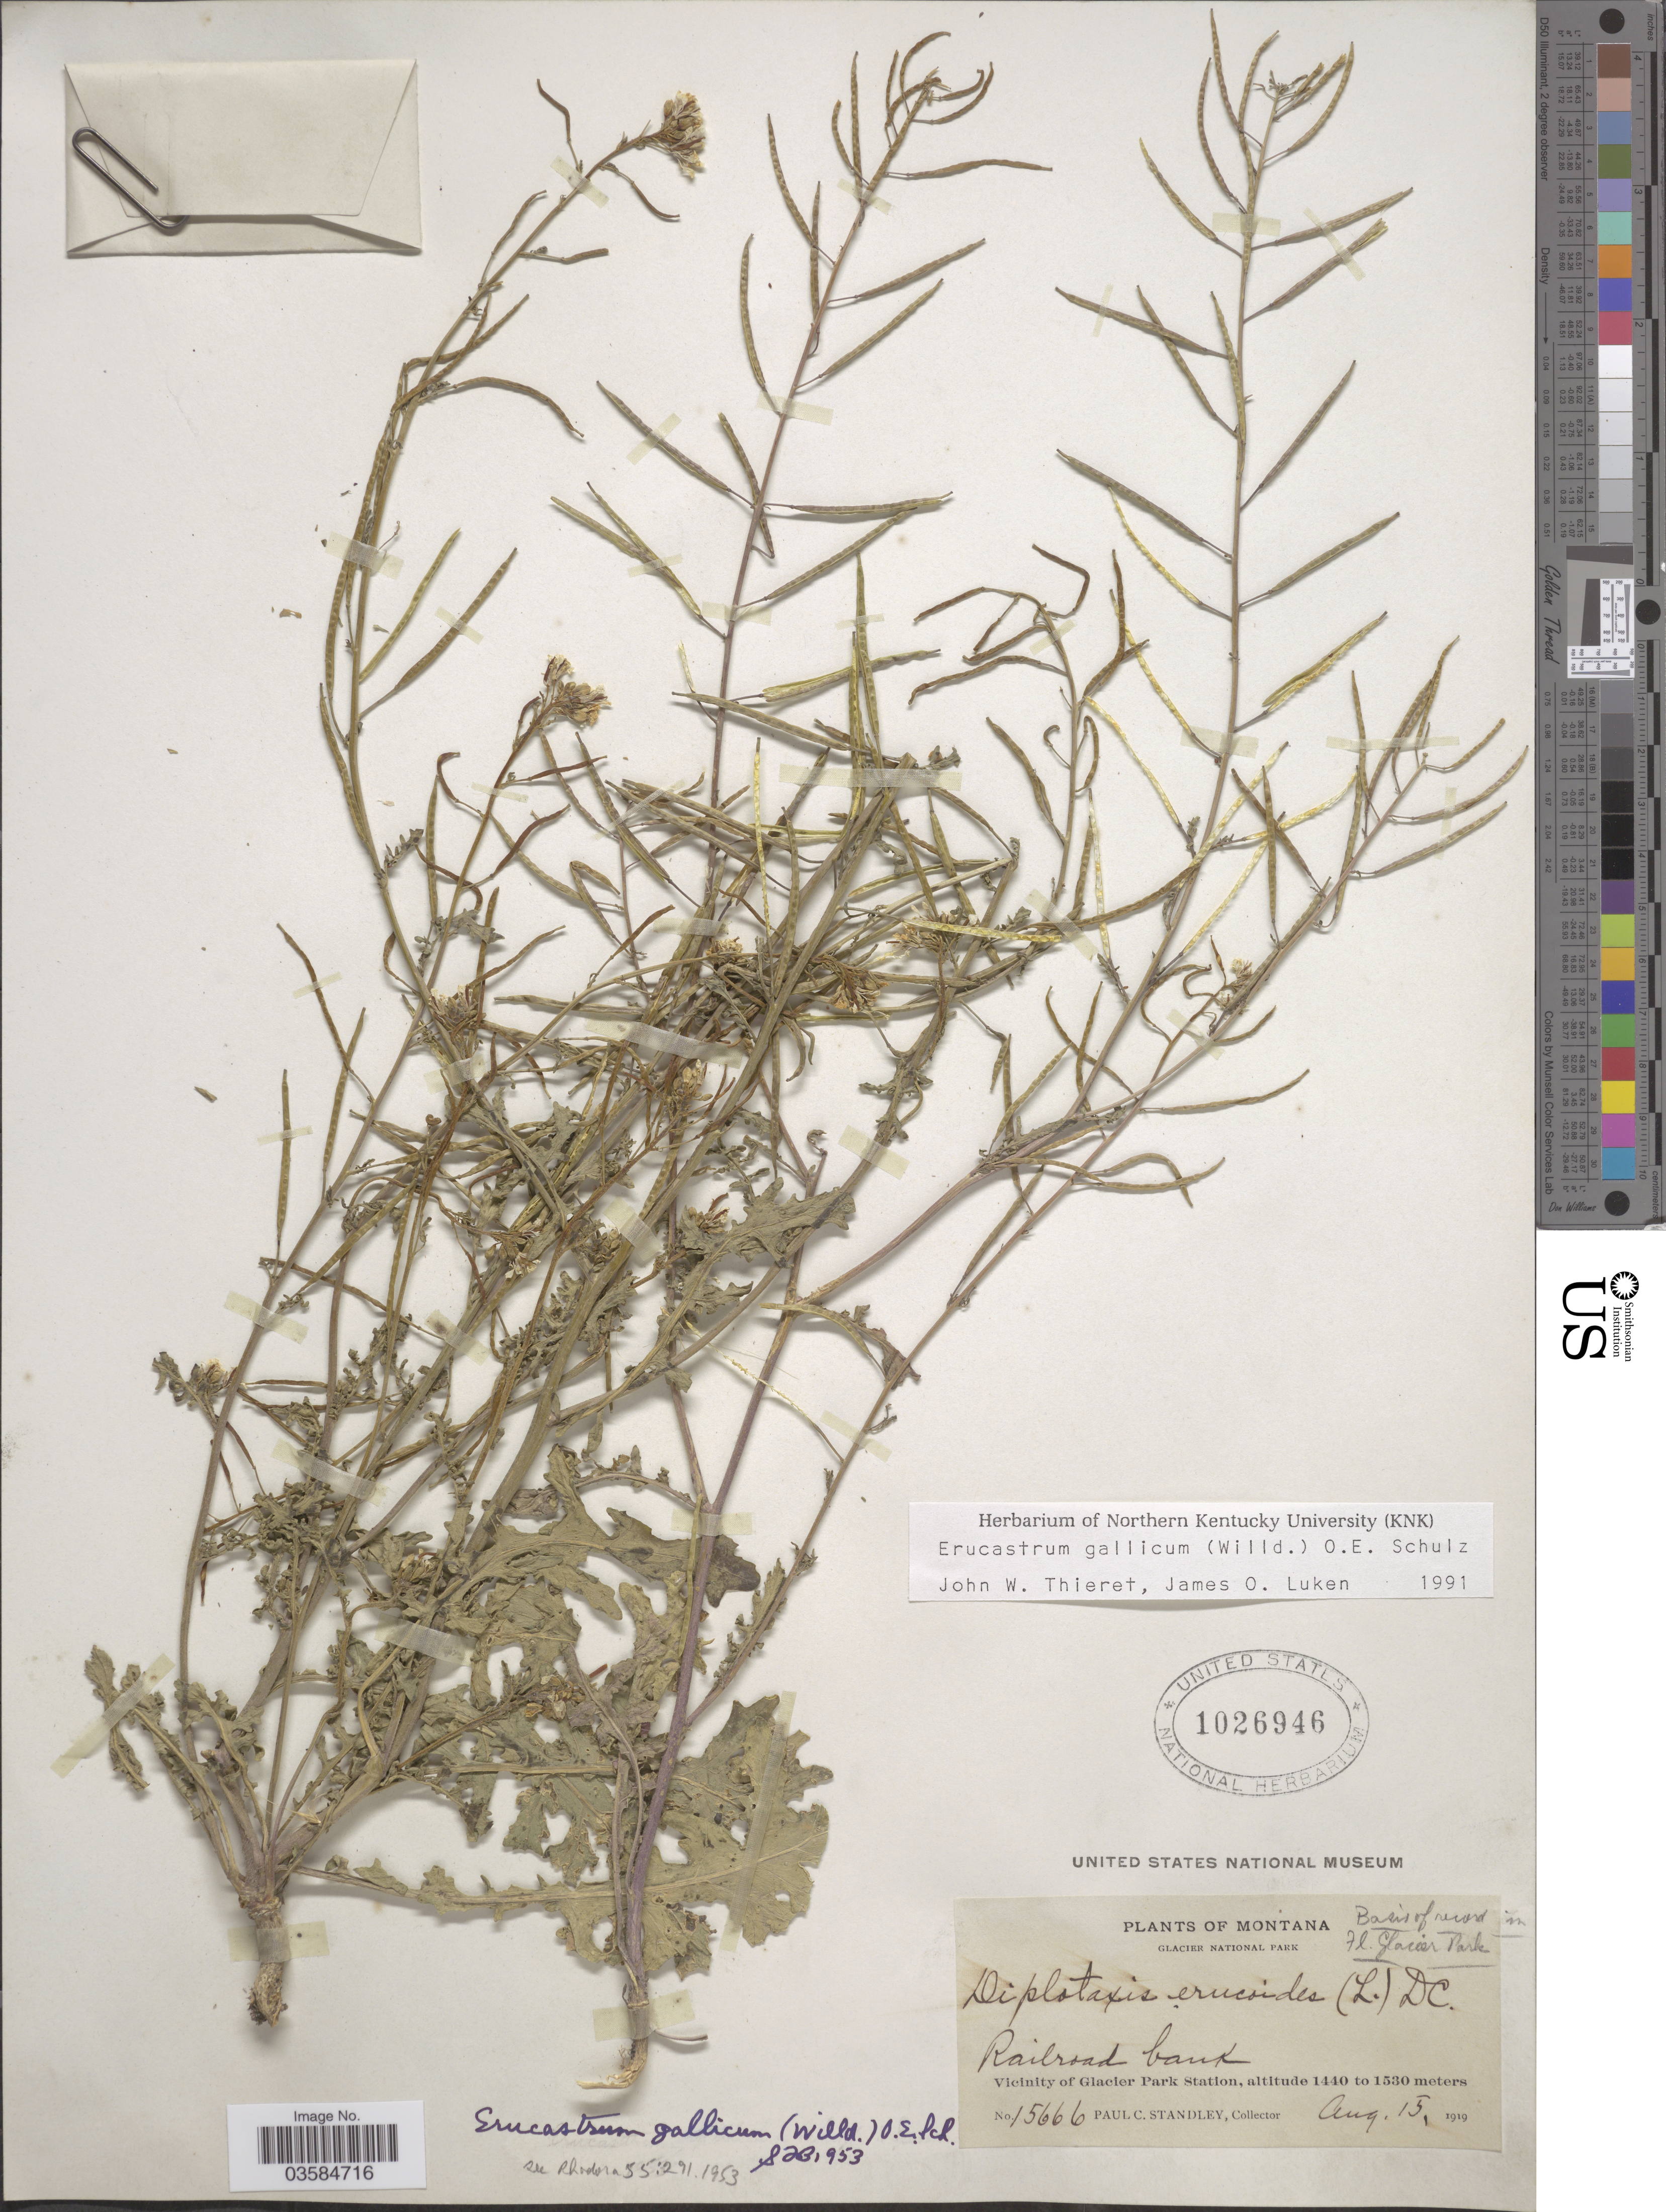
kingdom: Plantae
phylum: Tracheophyta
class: Magnoliopsida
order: Brassicales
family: Brassicaceae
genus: Erucastrum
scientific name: Erucastrum gallicum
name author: (Willd.) O.E. Schulz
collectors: P. C. Standley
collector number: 15666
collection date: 1919-08-15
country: United States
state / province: Montana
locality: Glacier National Park. Railroad bank. Vicinity of Glacier Park Station.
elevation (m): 1440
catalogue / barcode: US 1026946